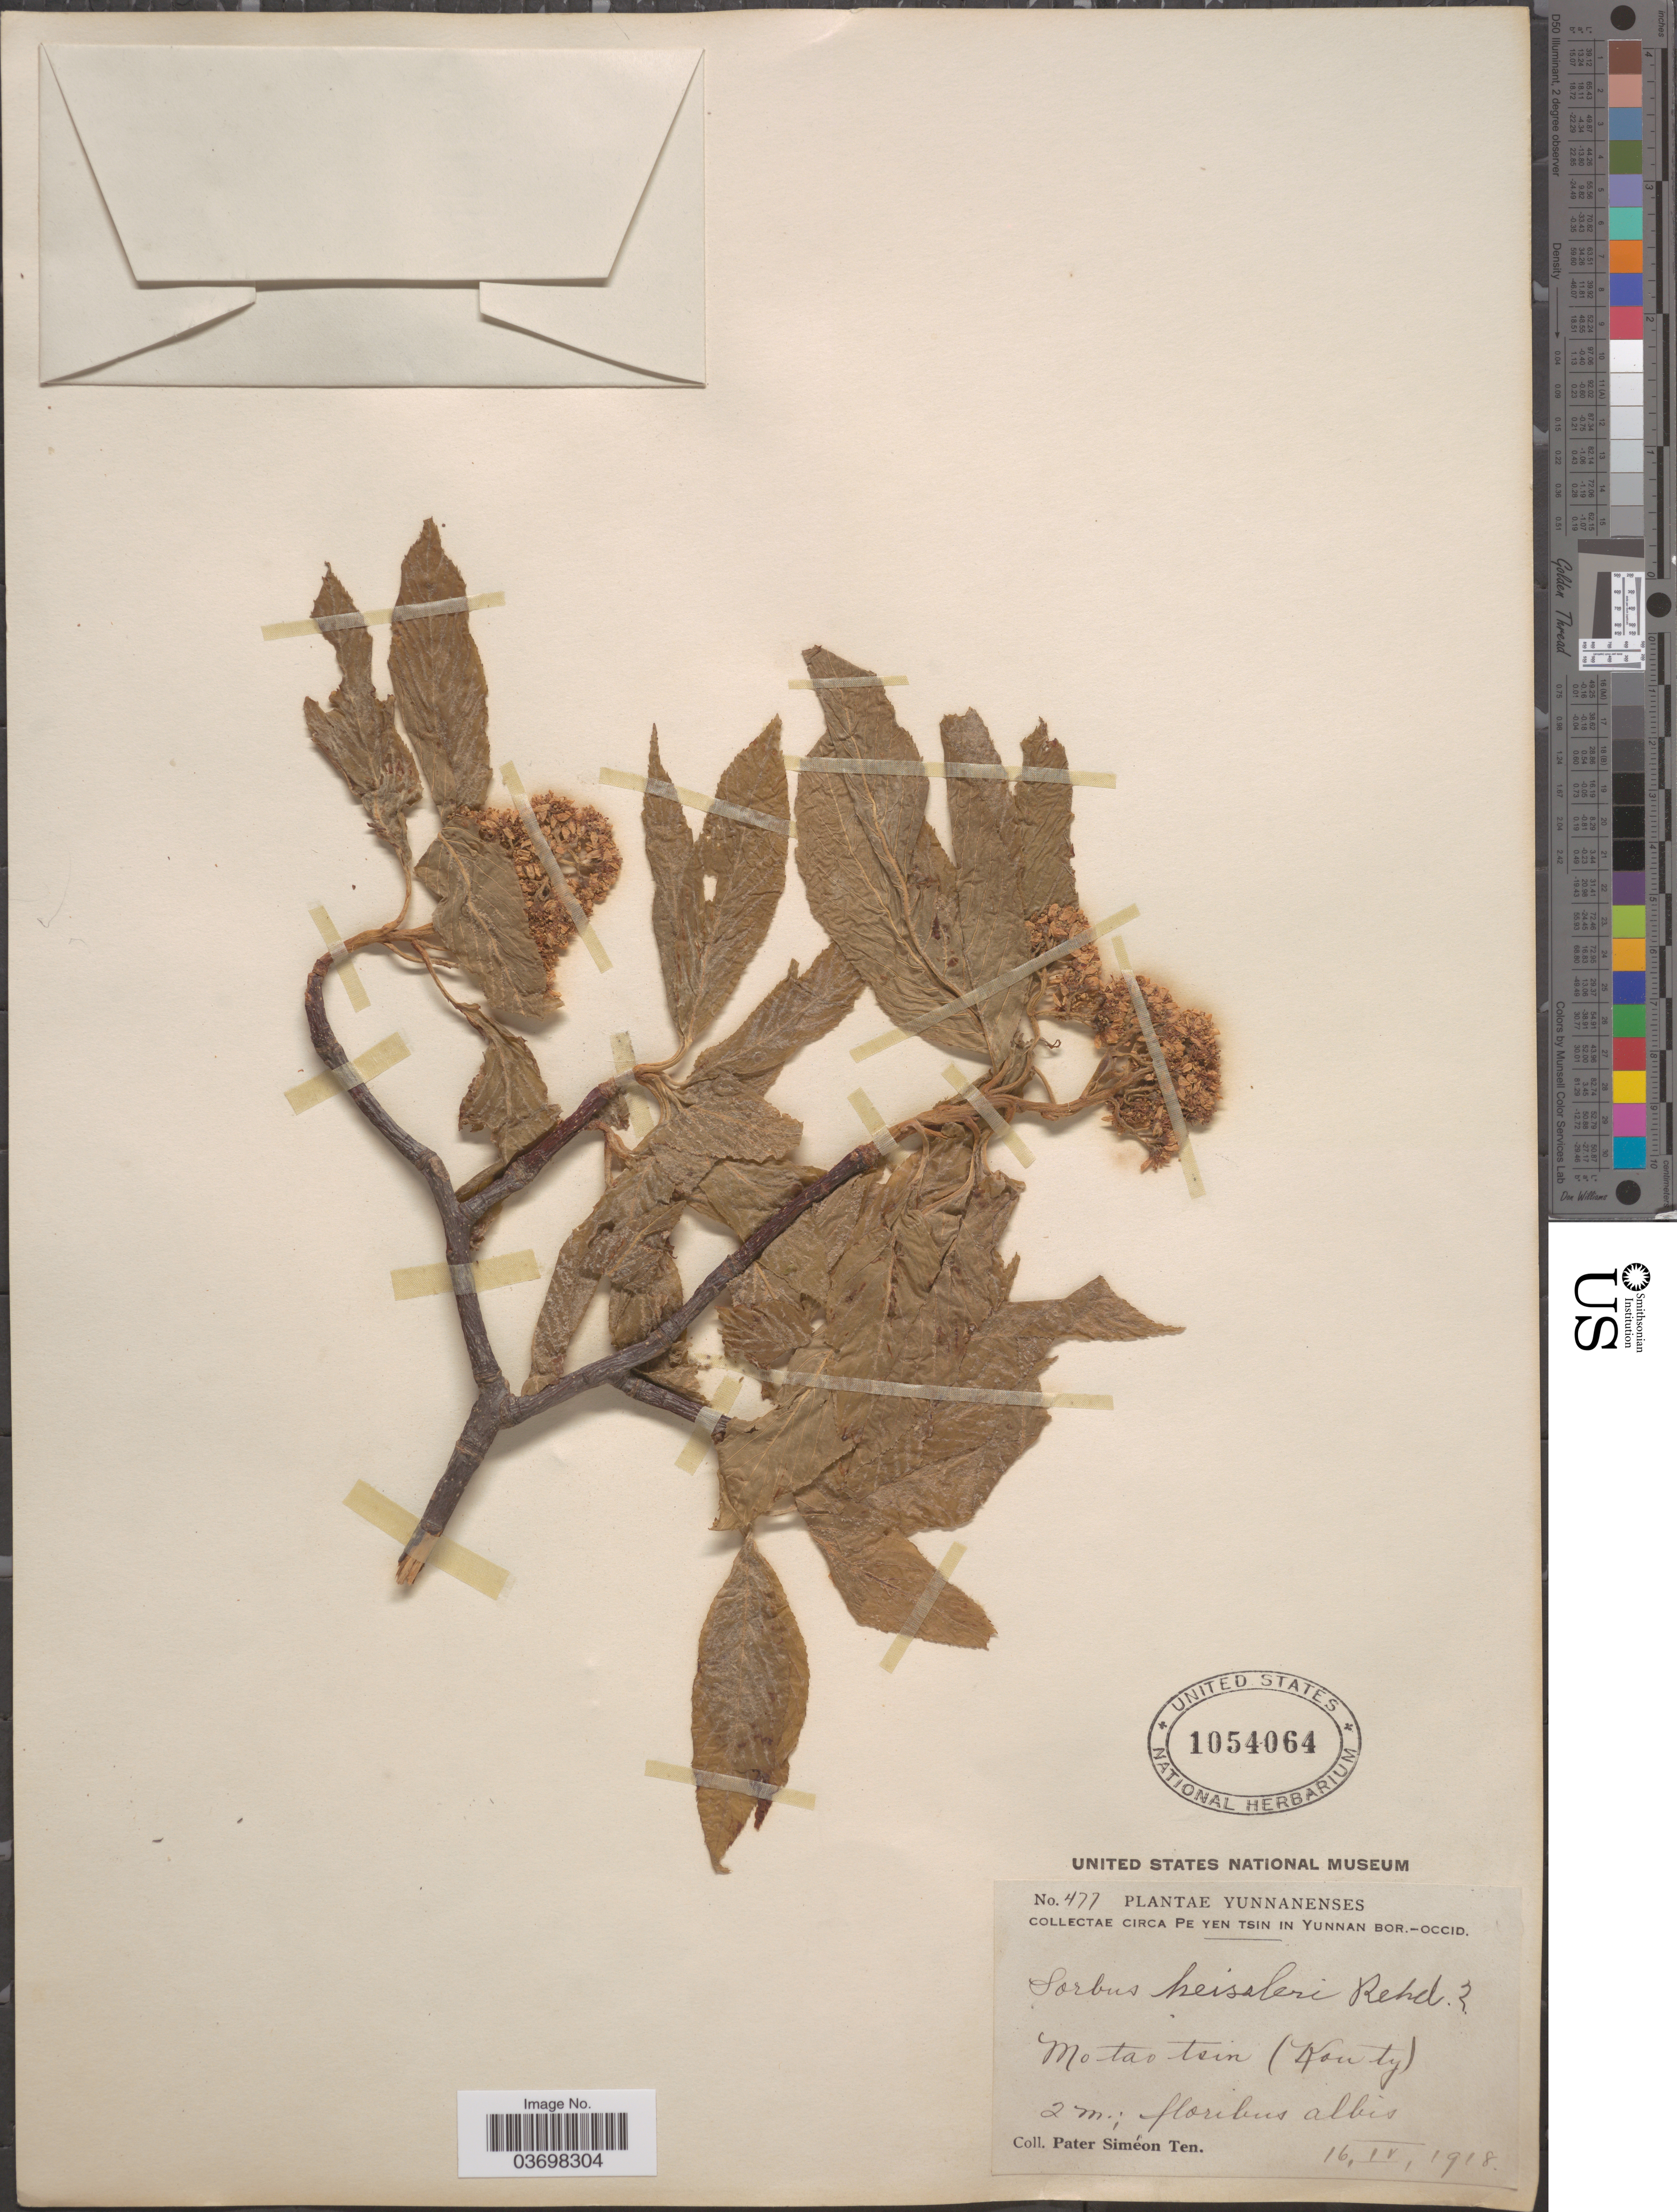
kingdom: Plantae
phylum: Tracheophyta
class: Magnoliopsida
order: Rosales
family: Rosaceae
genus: Sorbus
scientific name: Sorbus keissleri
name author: (C.K. Schneid.) Rehder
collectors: P. S. Ten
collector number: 477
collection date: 1918-04-16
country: China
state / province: Yunnan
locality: Circa Pe Yen Tsin in Yunnan bor.-occid. Mo tao tsin (Kou ty) [interpreted].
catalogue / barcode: US 1054064